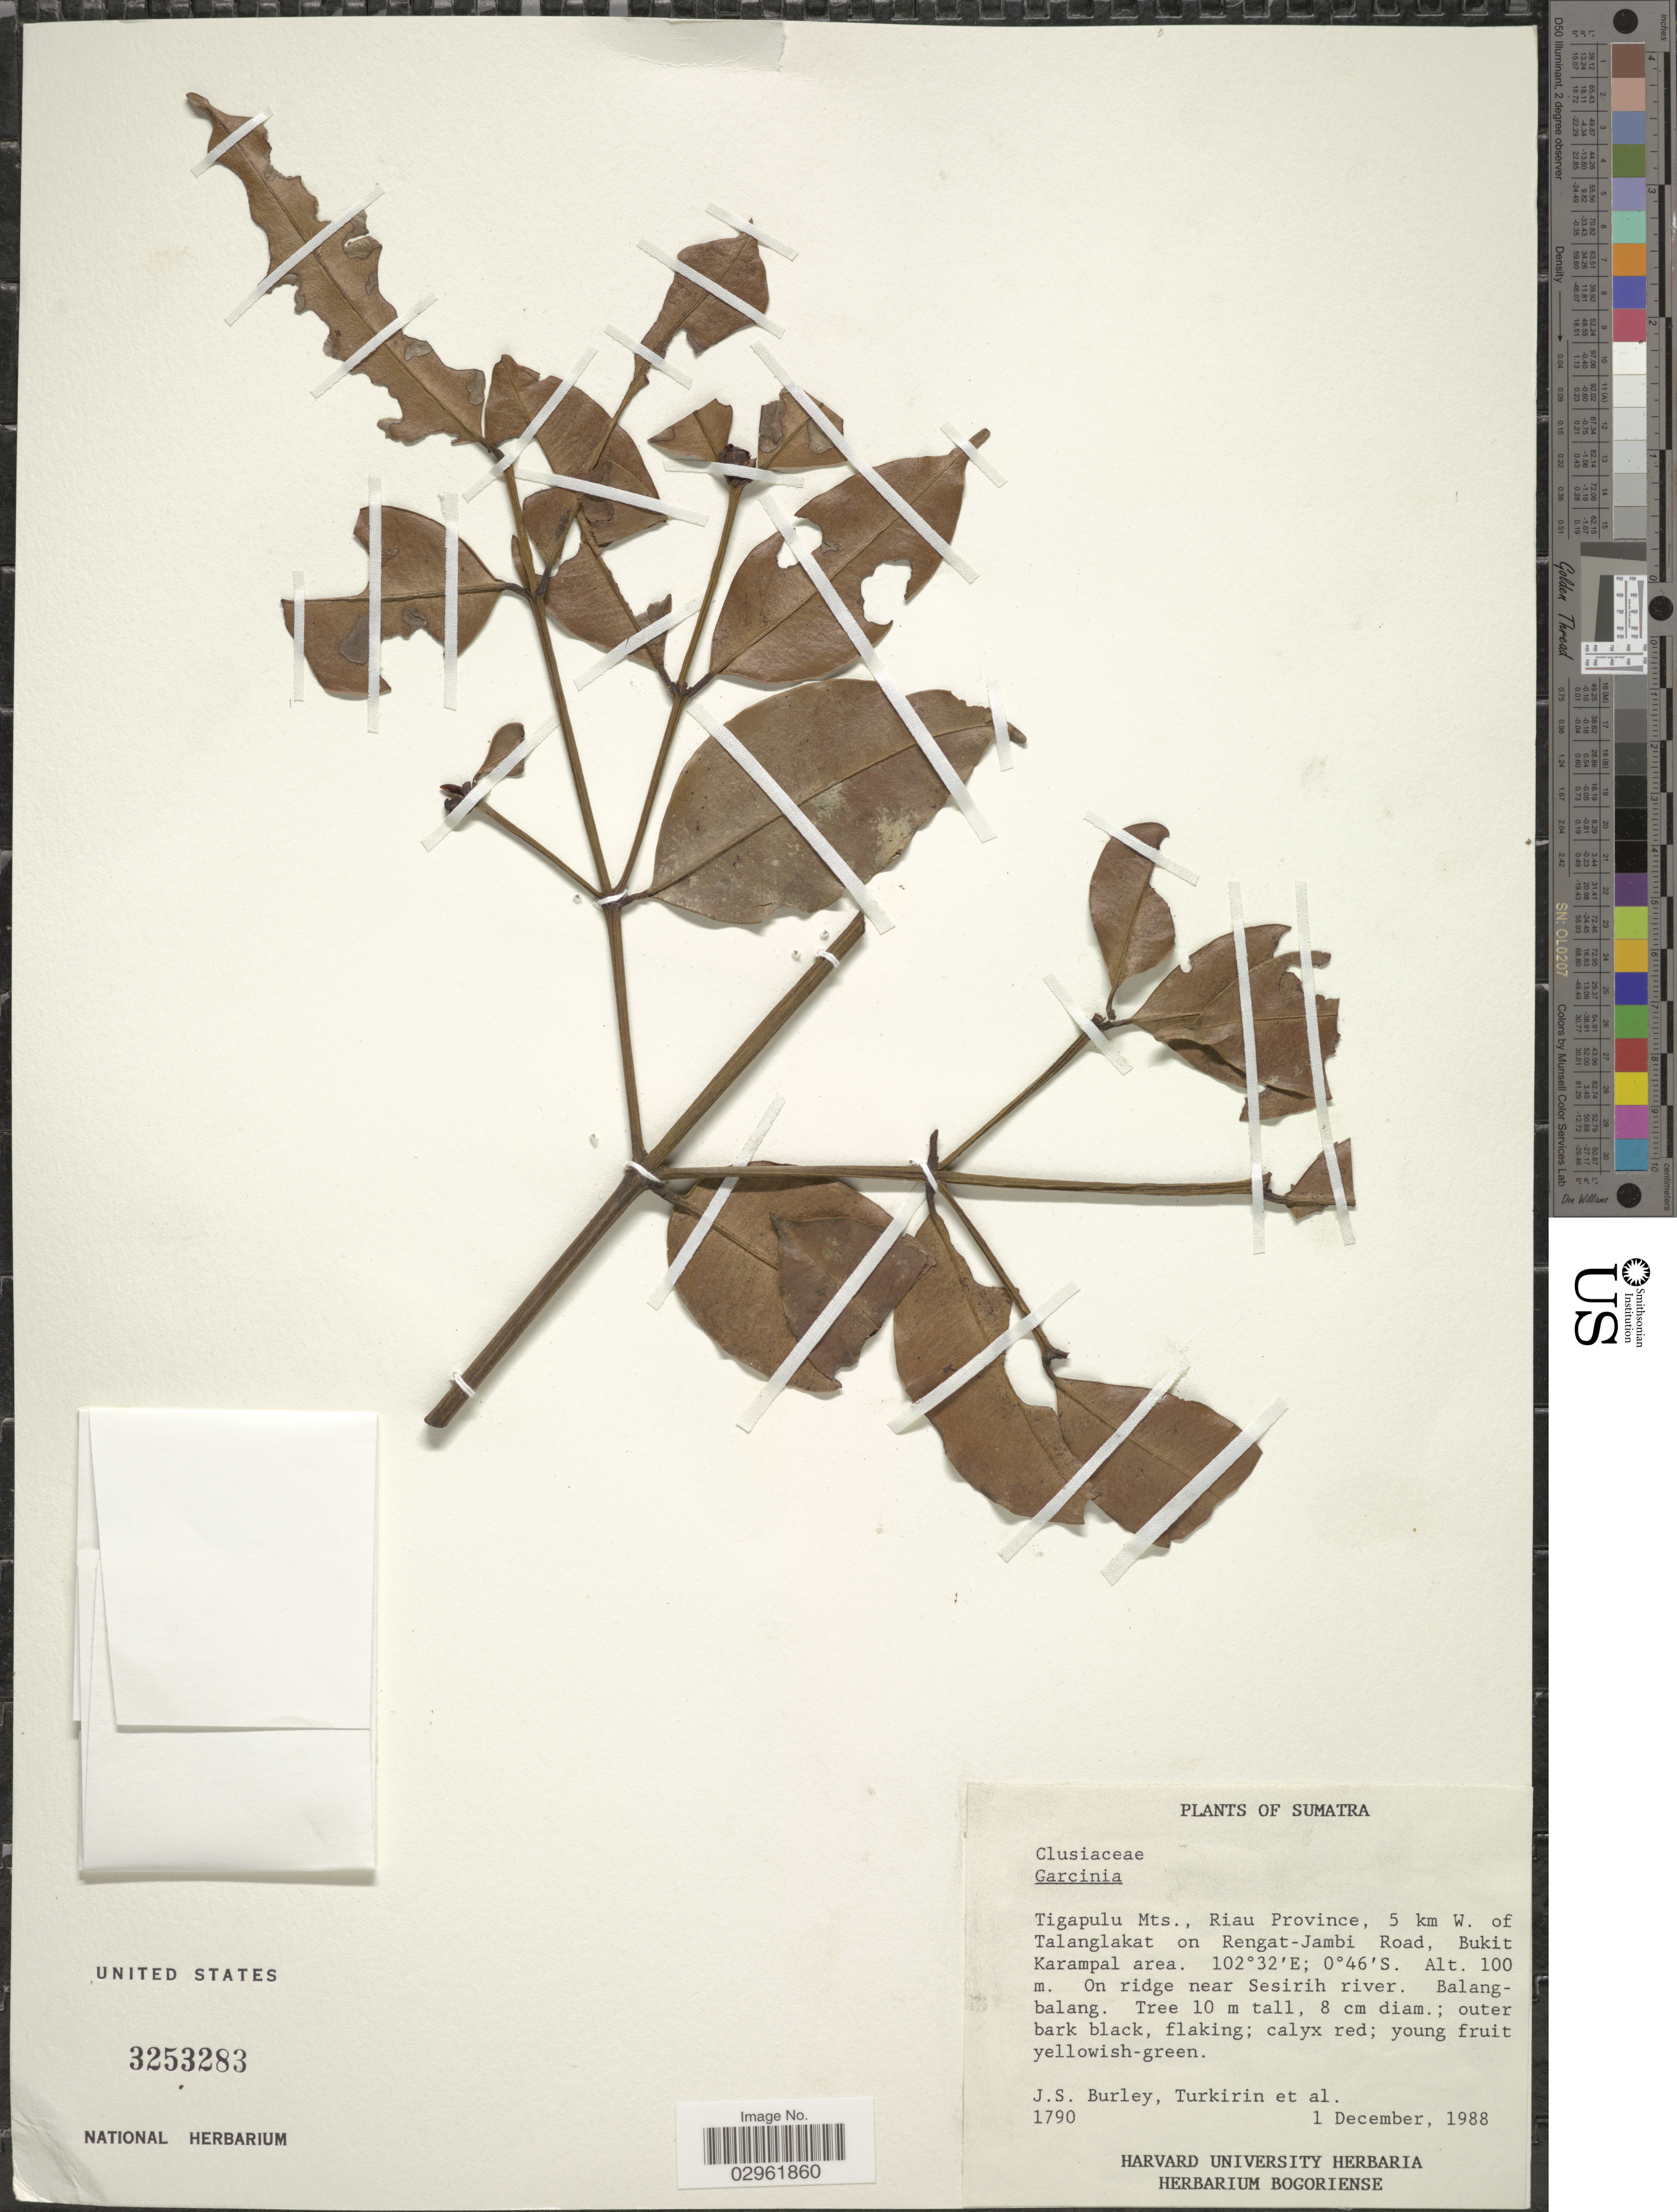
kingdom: Plantae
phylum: Tracheophyta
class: Magnoliopsida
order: Malpighiales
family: Clusiaceae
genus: Garcinia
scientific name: Garcinia sp.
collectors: J. S. Burley, -. Turkirin & et al.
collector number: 1790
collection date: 1988-12-01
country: Indonesia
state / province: Sumatra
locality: Tigapulu Mts., Riau Province, 5 km W. of Talanglakat on Rengat-Jambi Road, Bukit Karampal area, On ridge near Sesirih river, Balangbalang.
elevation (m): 100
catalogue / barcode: US 3253283